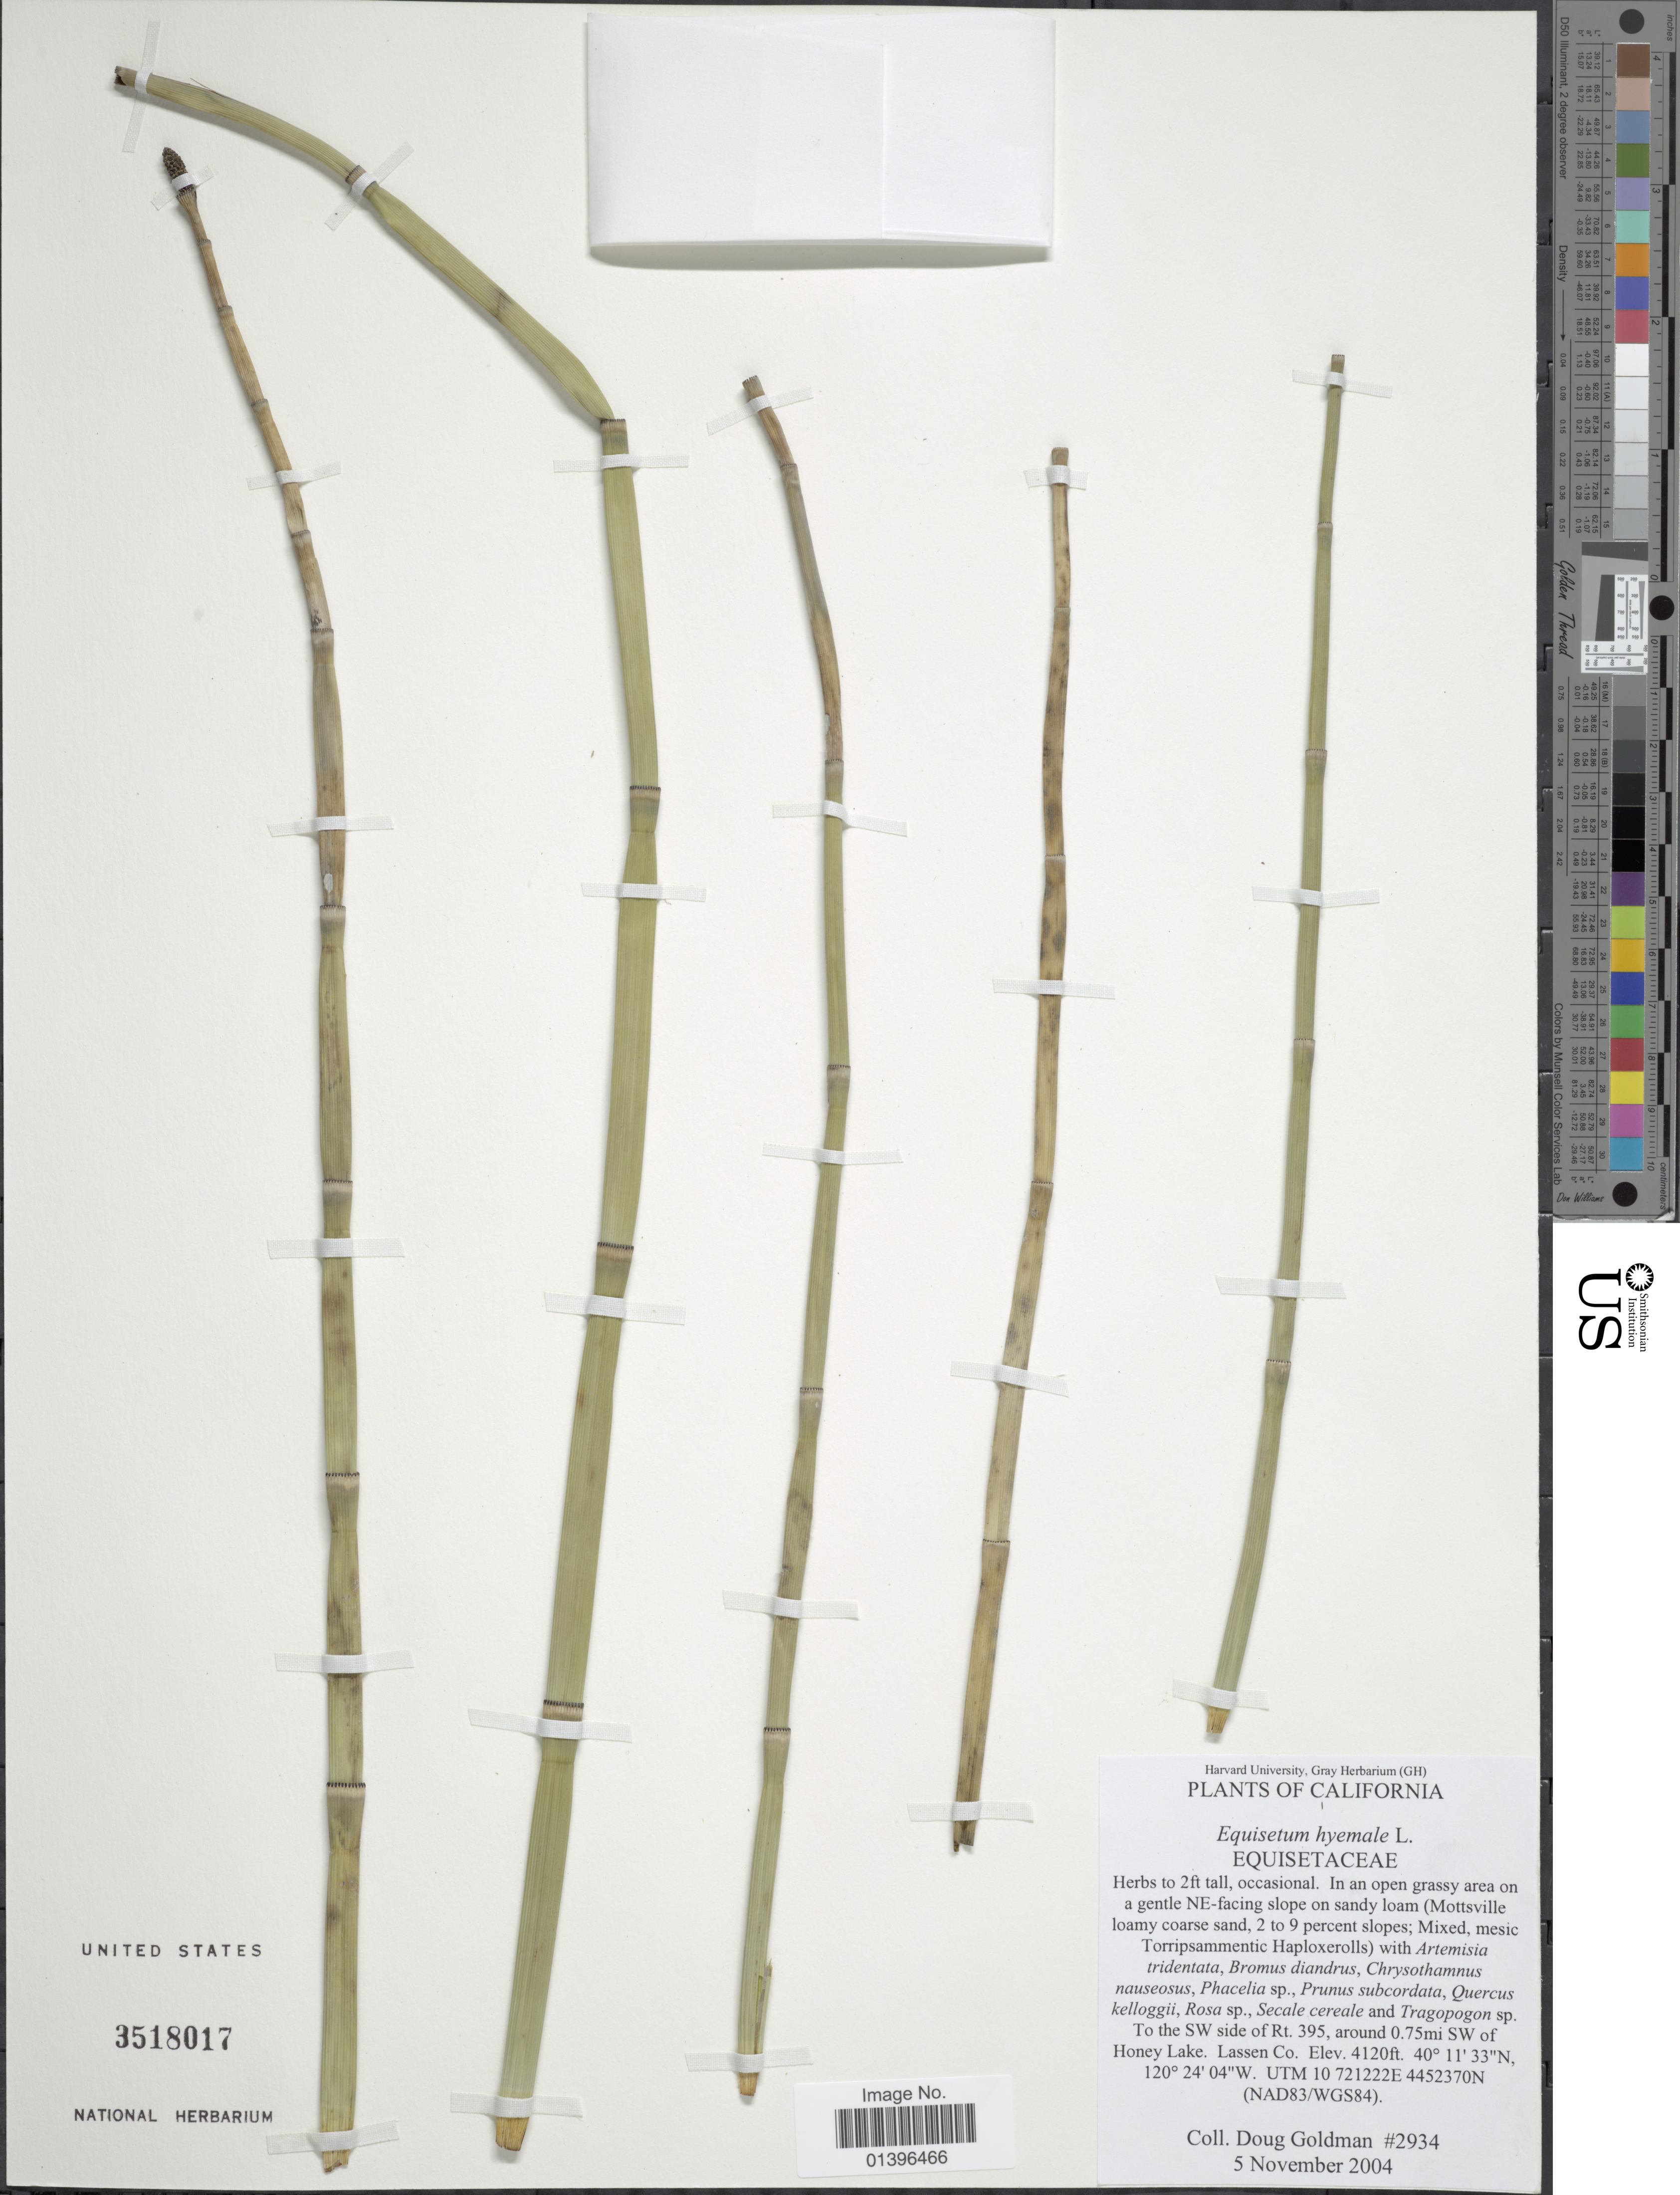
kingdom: Plantae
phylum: Tracheophyta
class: Polypodiopsida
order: Equisetales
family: Equisetaceae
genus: Equisetum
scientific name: Equisetum hyemale var. affine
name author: (Engelm.) A.A. Eaton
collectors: D. Goldman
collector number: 2934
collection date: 2004-11-05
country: United States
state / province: California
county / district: Lassen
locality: To the SW side of Rt. 395, around 0.75 mi SW of Honey Lake. Lassen Co. UTM 10 721222E 4452370N (NAD83/WGS84)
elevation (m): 1256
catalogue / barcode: US 3518017